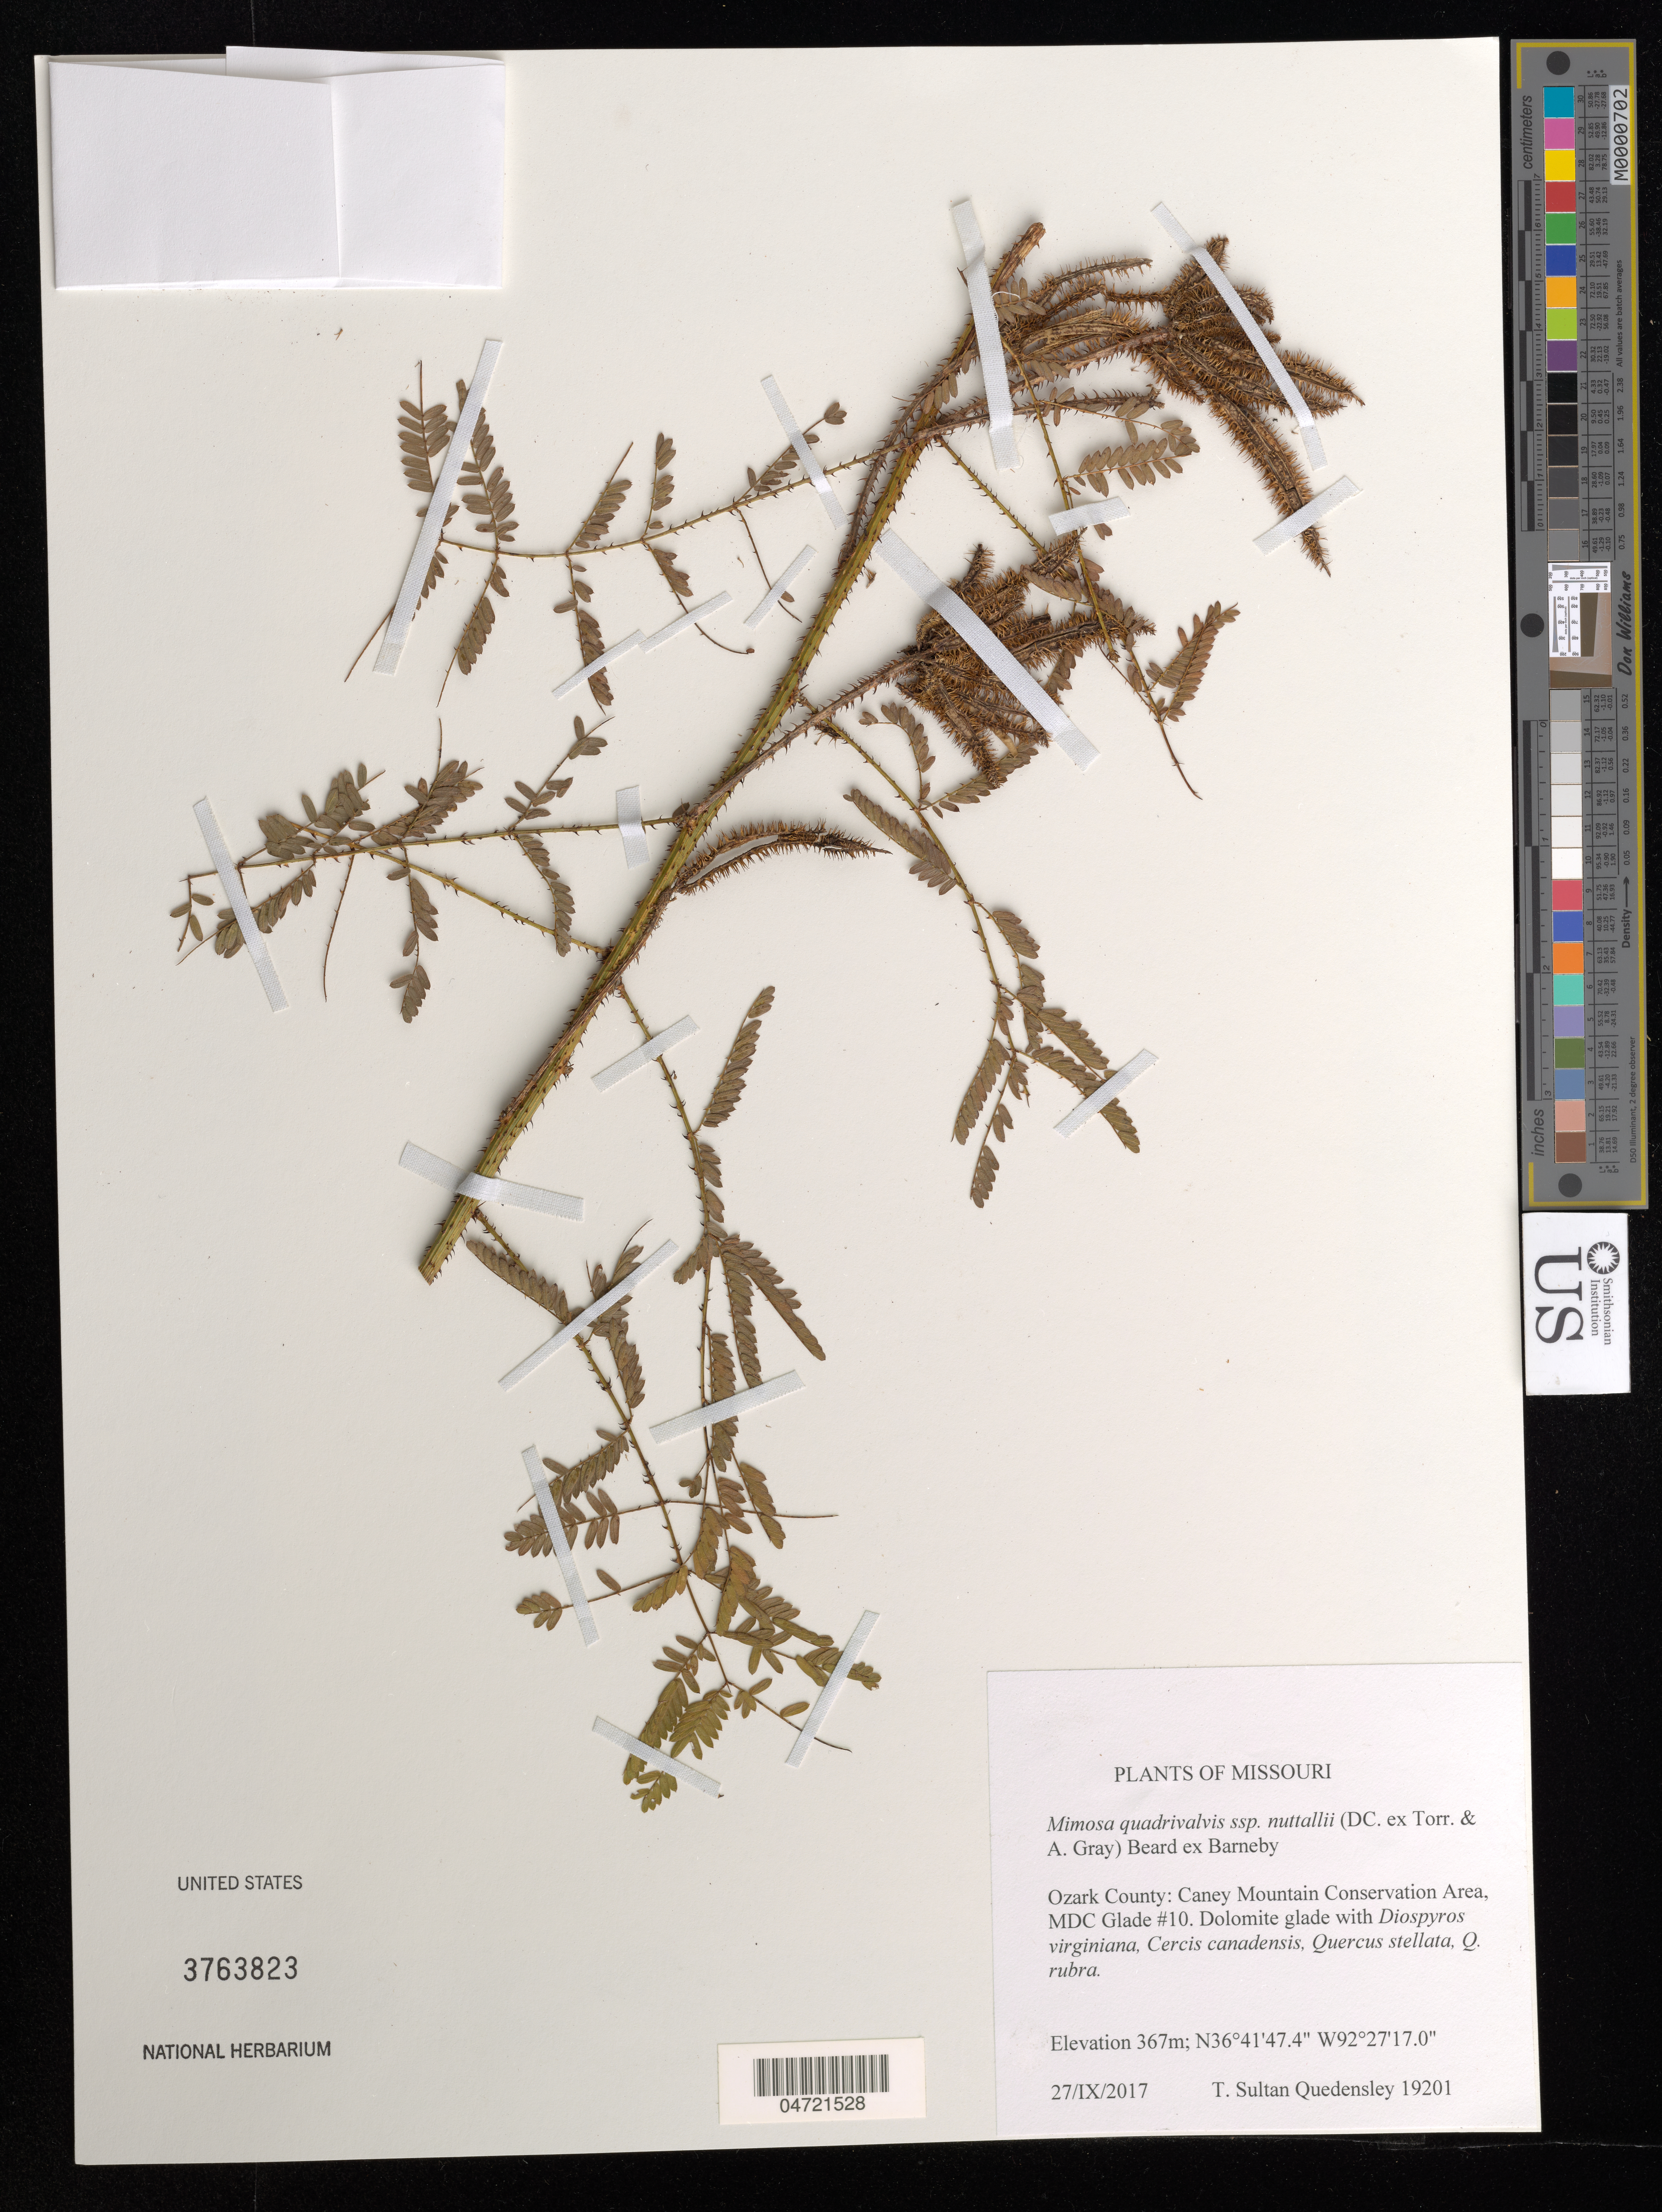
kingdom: Plantae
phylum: Tracheophyta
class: Magnoliopsida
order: Fabales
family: Fabaceae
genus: Mimosa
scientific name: Mimosa quadrivalvis var. nuttalii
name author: (D.C.) Beard ex Barneby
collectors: T. S. Quedensley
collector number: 19201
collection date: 2017-09-27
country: United States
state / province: Missouri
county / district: Ozark County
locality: Caney Mountain Conservation Area, MDC Clade #10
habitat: Dolomite glade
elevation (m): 367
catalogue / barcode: US 3763823